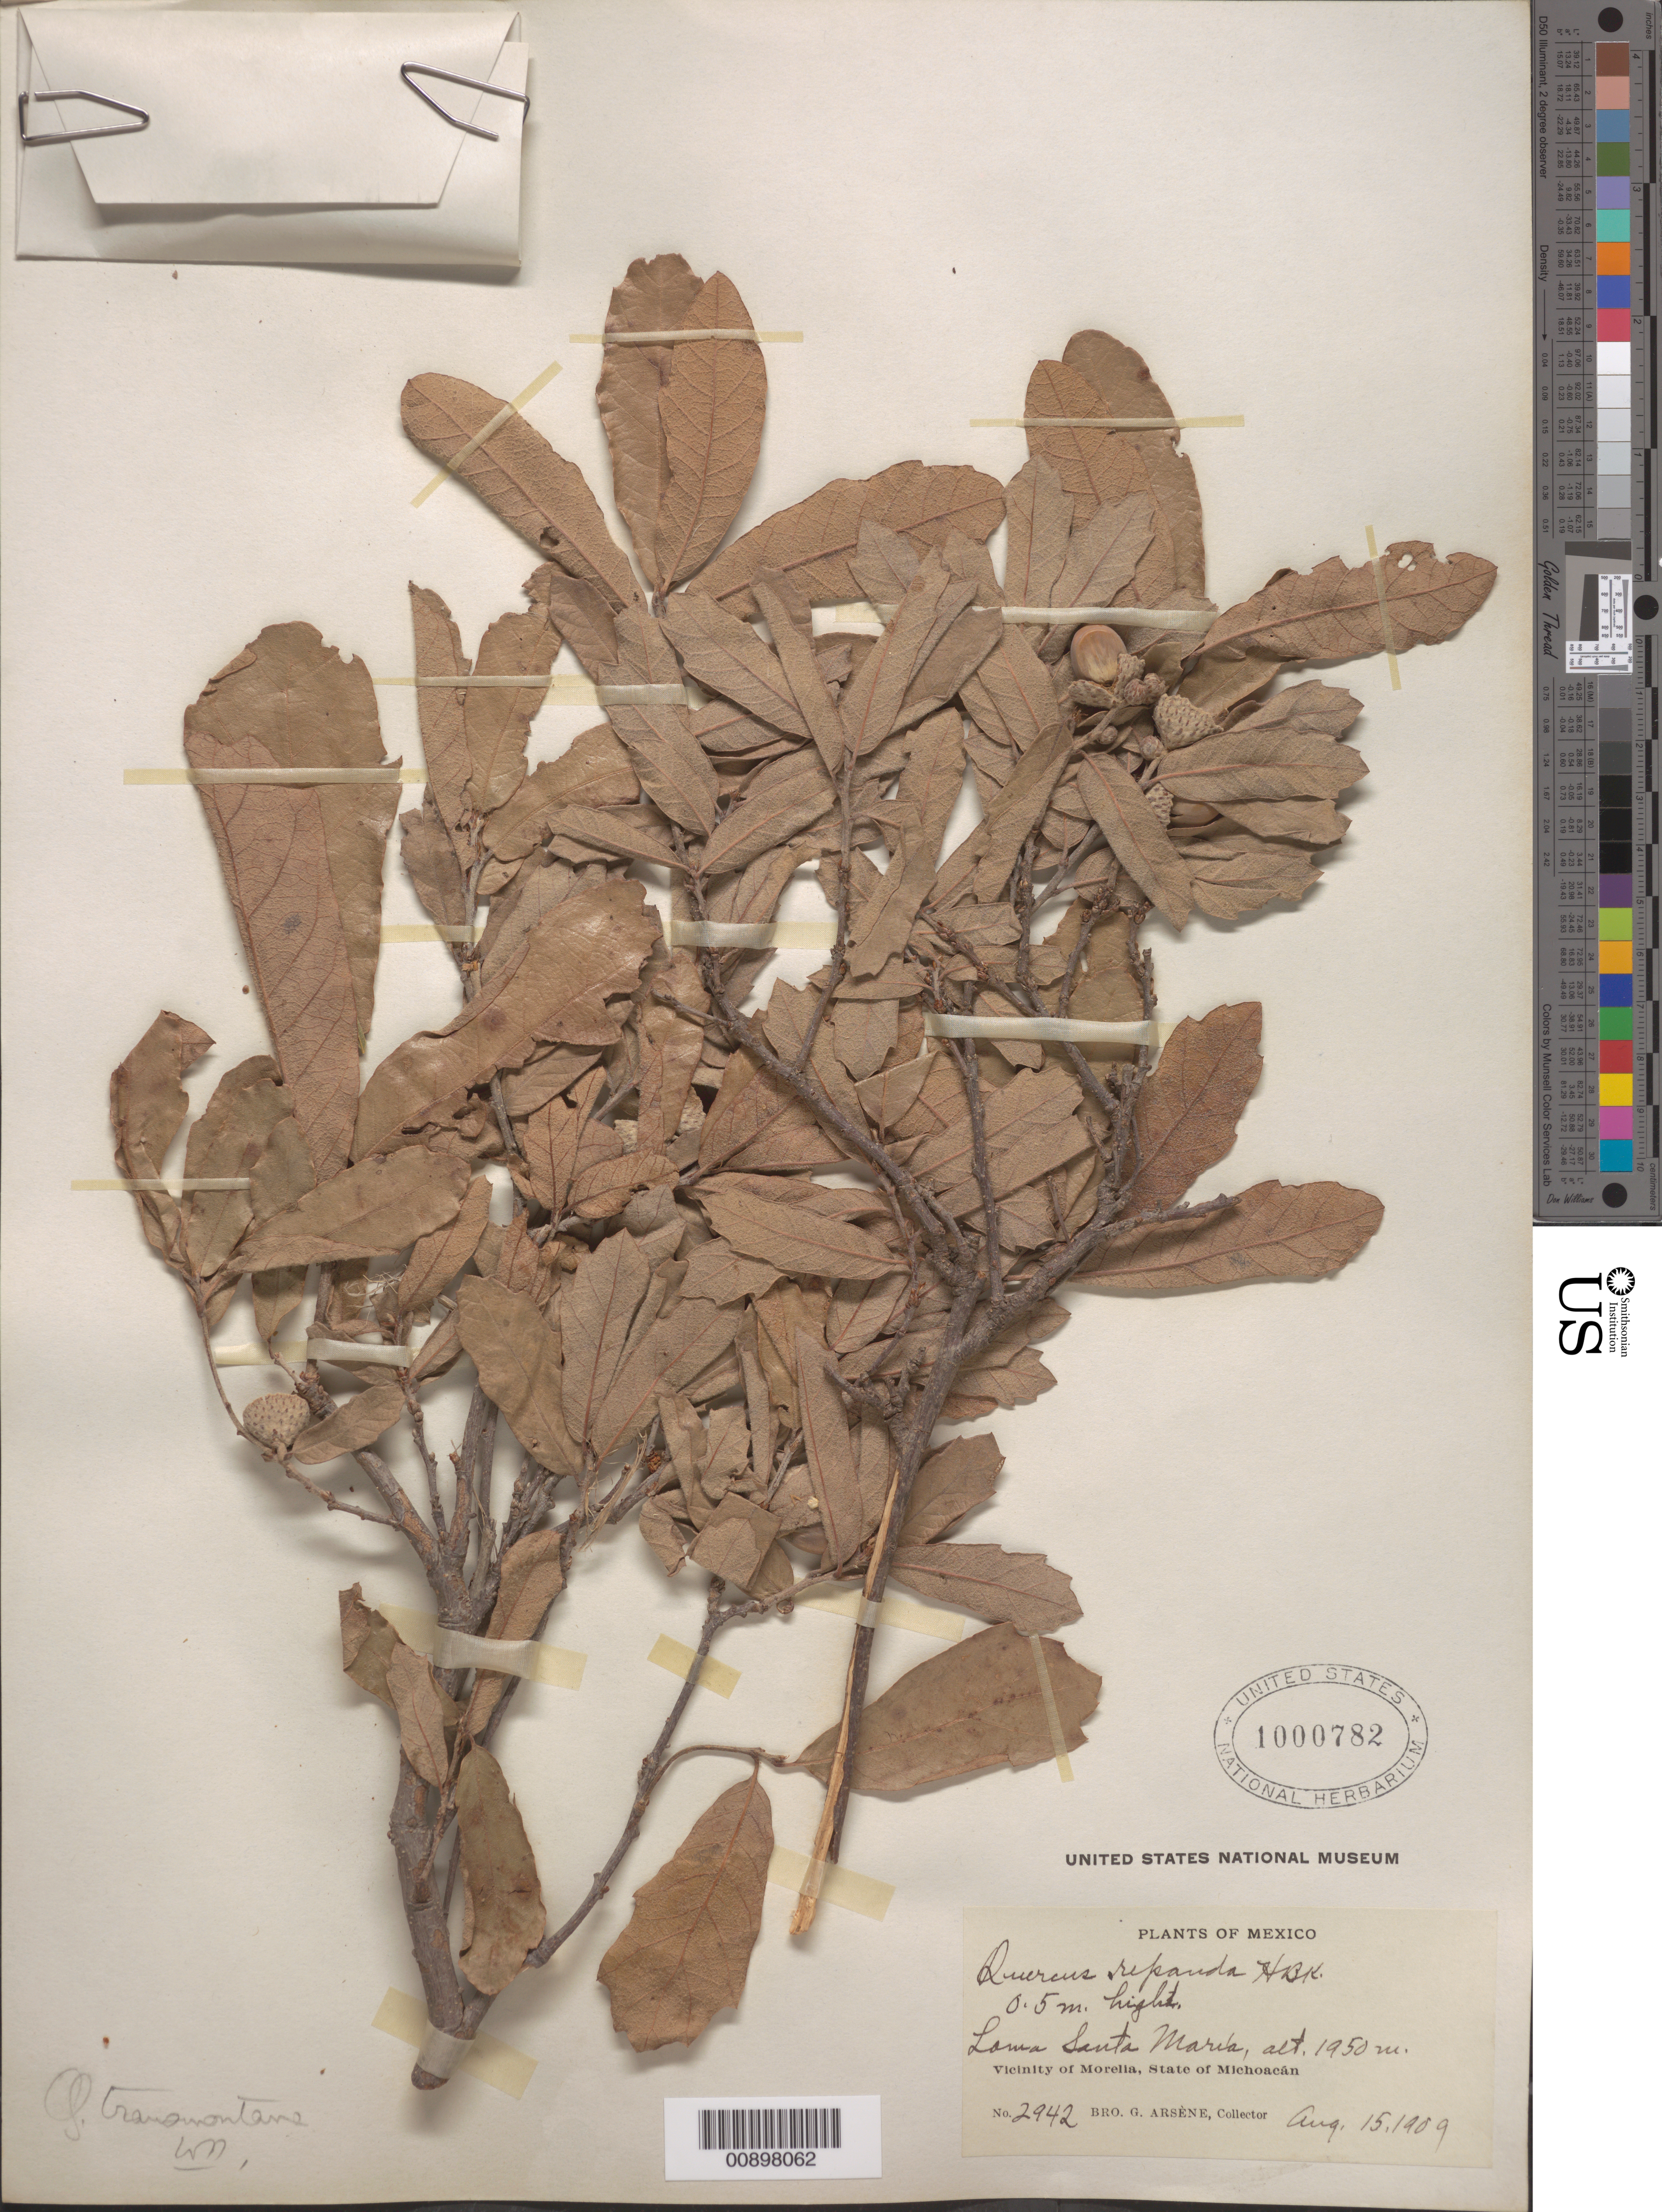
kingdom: Plantae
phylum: Tracheophyta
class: Magnoliopsida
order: Fagales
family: Fagaceae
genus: Quercus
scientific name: Quercus transmontana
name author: Trel.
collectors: Bro. G. Arsène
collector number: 2942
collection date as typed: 15 Aug 1909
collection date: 1909-08-15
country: Mexico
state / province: Michoacán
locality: Loma Santa María. Vicinity of Morelia, State of Michoacán.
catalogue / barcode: US 1000782